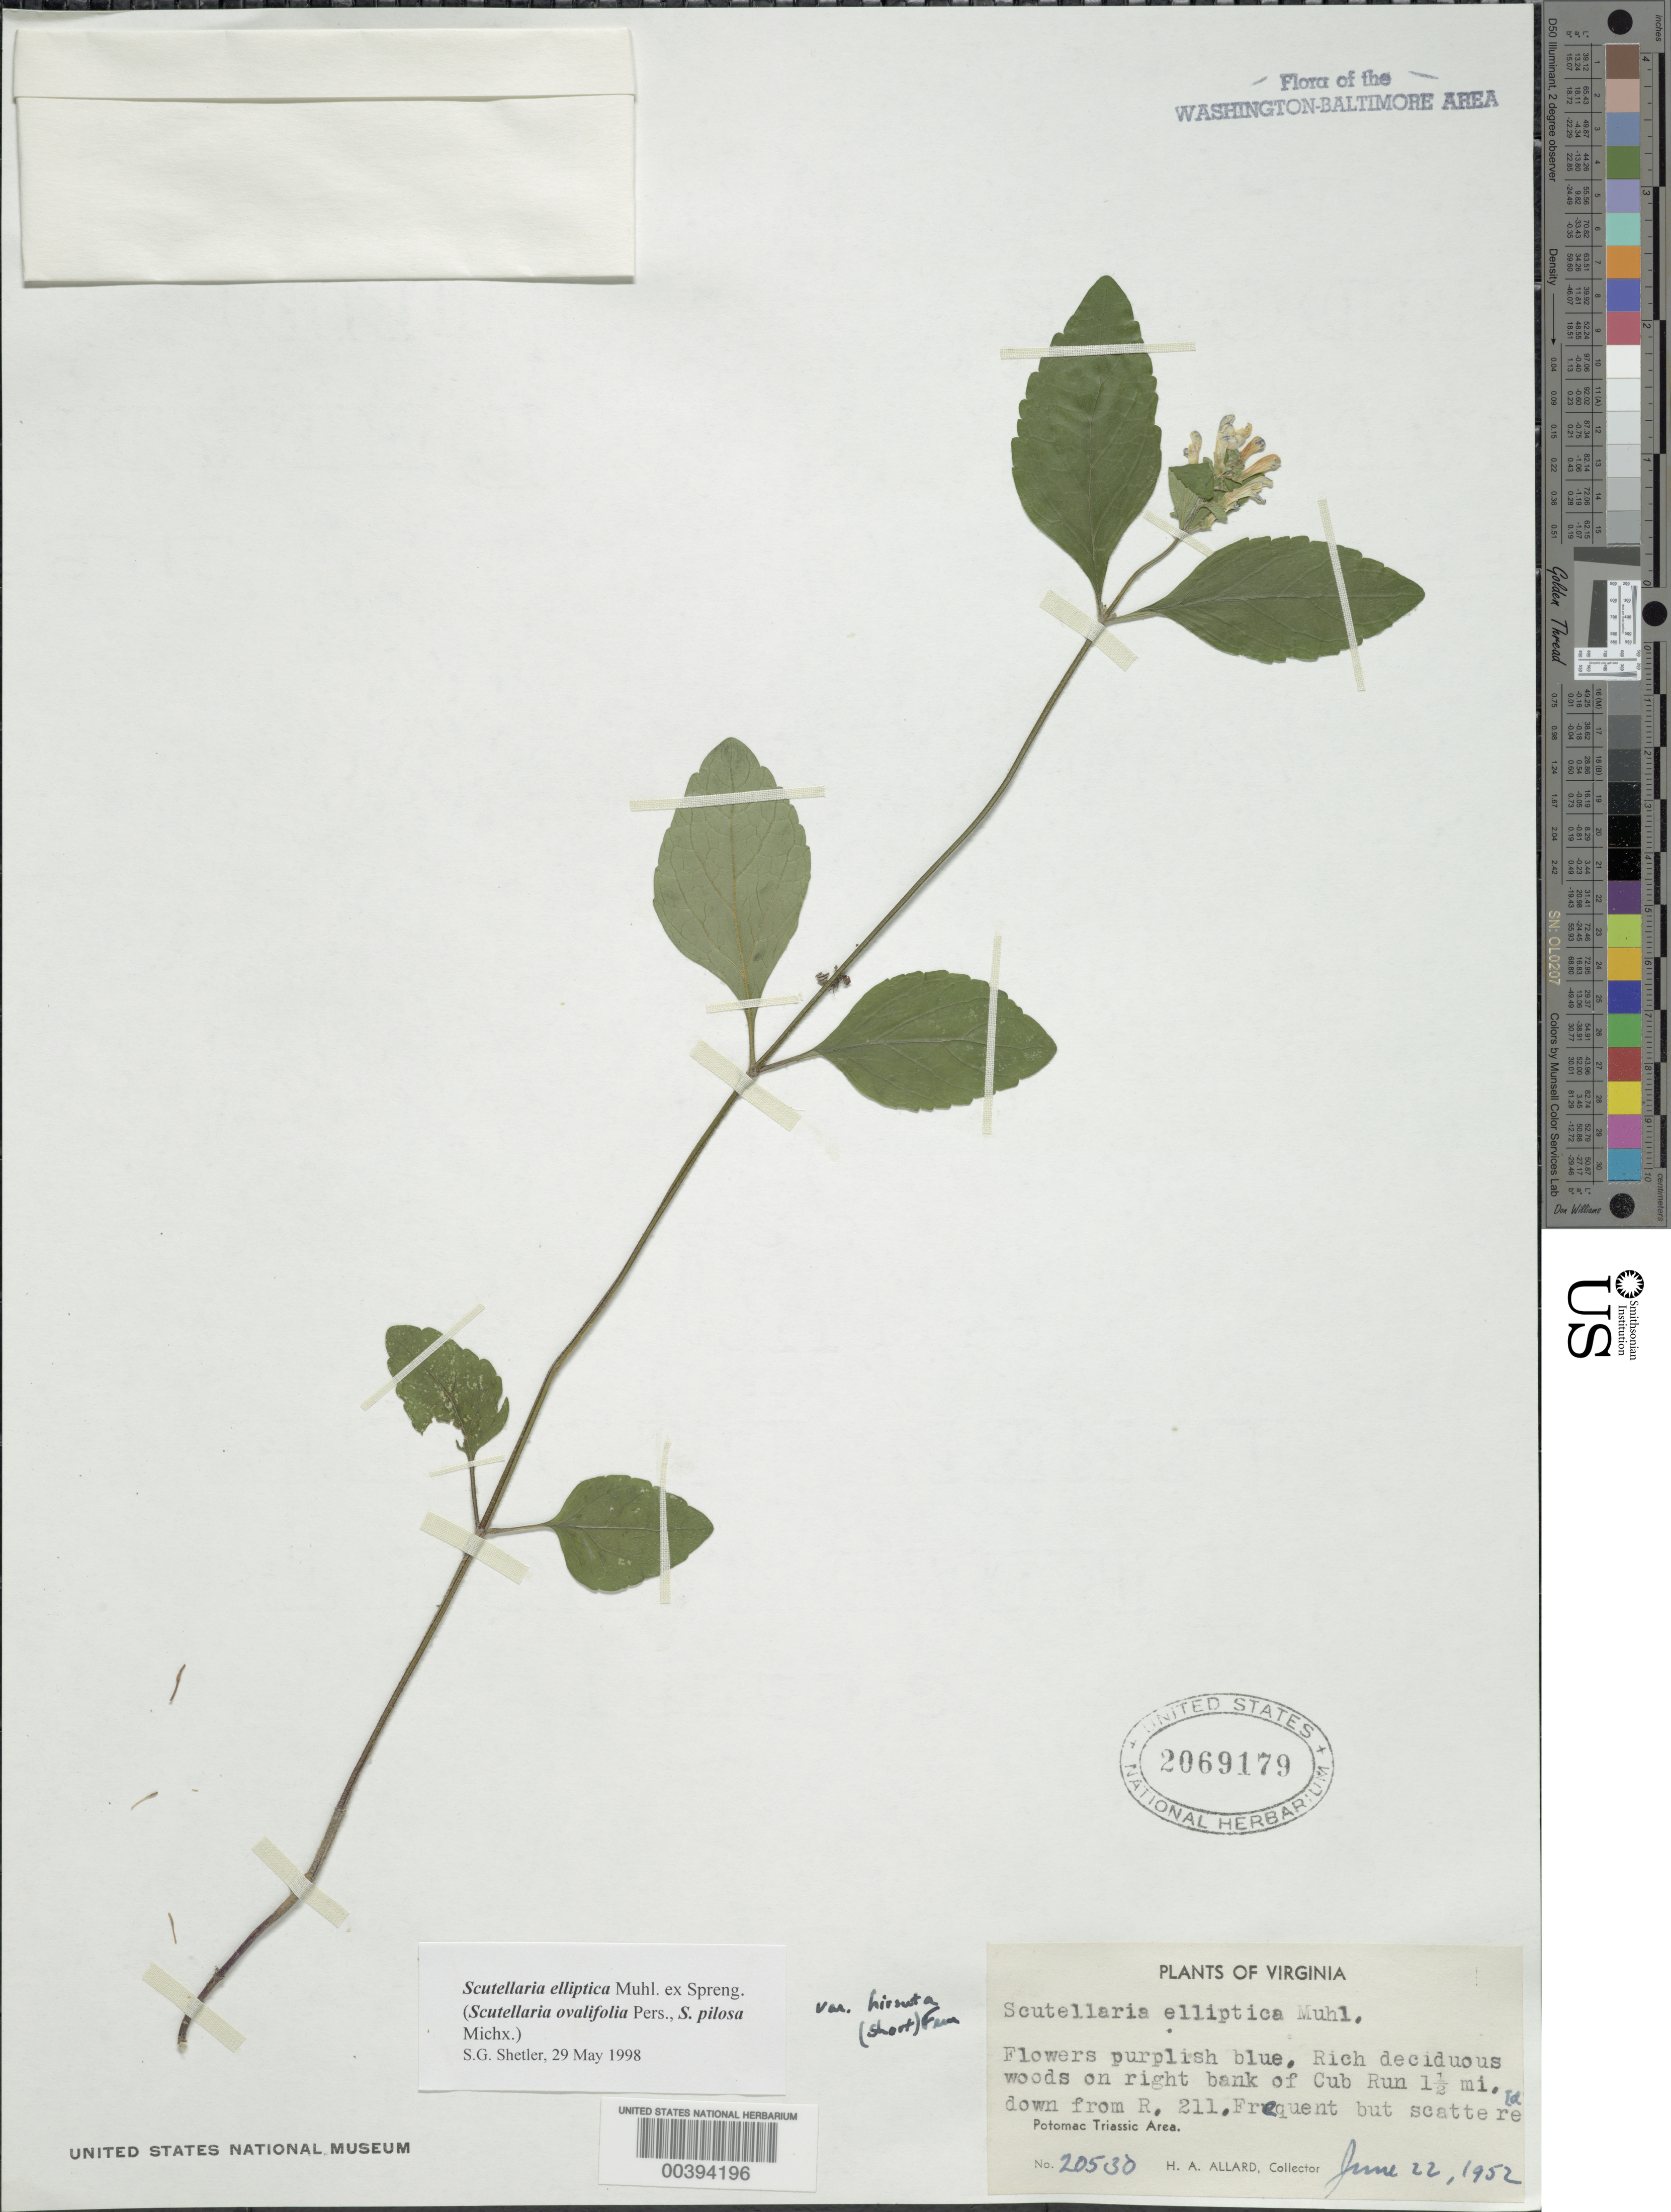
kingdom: Plantae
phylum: Tracheophyta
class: Magnoliopsida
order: Lamiales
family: Lamiaceae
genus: Scutellaria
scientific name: Scutellaria elliptica var. hirsuta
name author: (A. Gray) Fernald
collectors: H. A. Allard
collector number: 20530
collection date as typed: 22 Jun 1952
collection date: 1952-06-22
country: United States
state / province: Virginia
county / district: Fairfax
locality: Downstream from Route 211 on Cub Run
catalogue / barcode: US 2069179